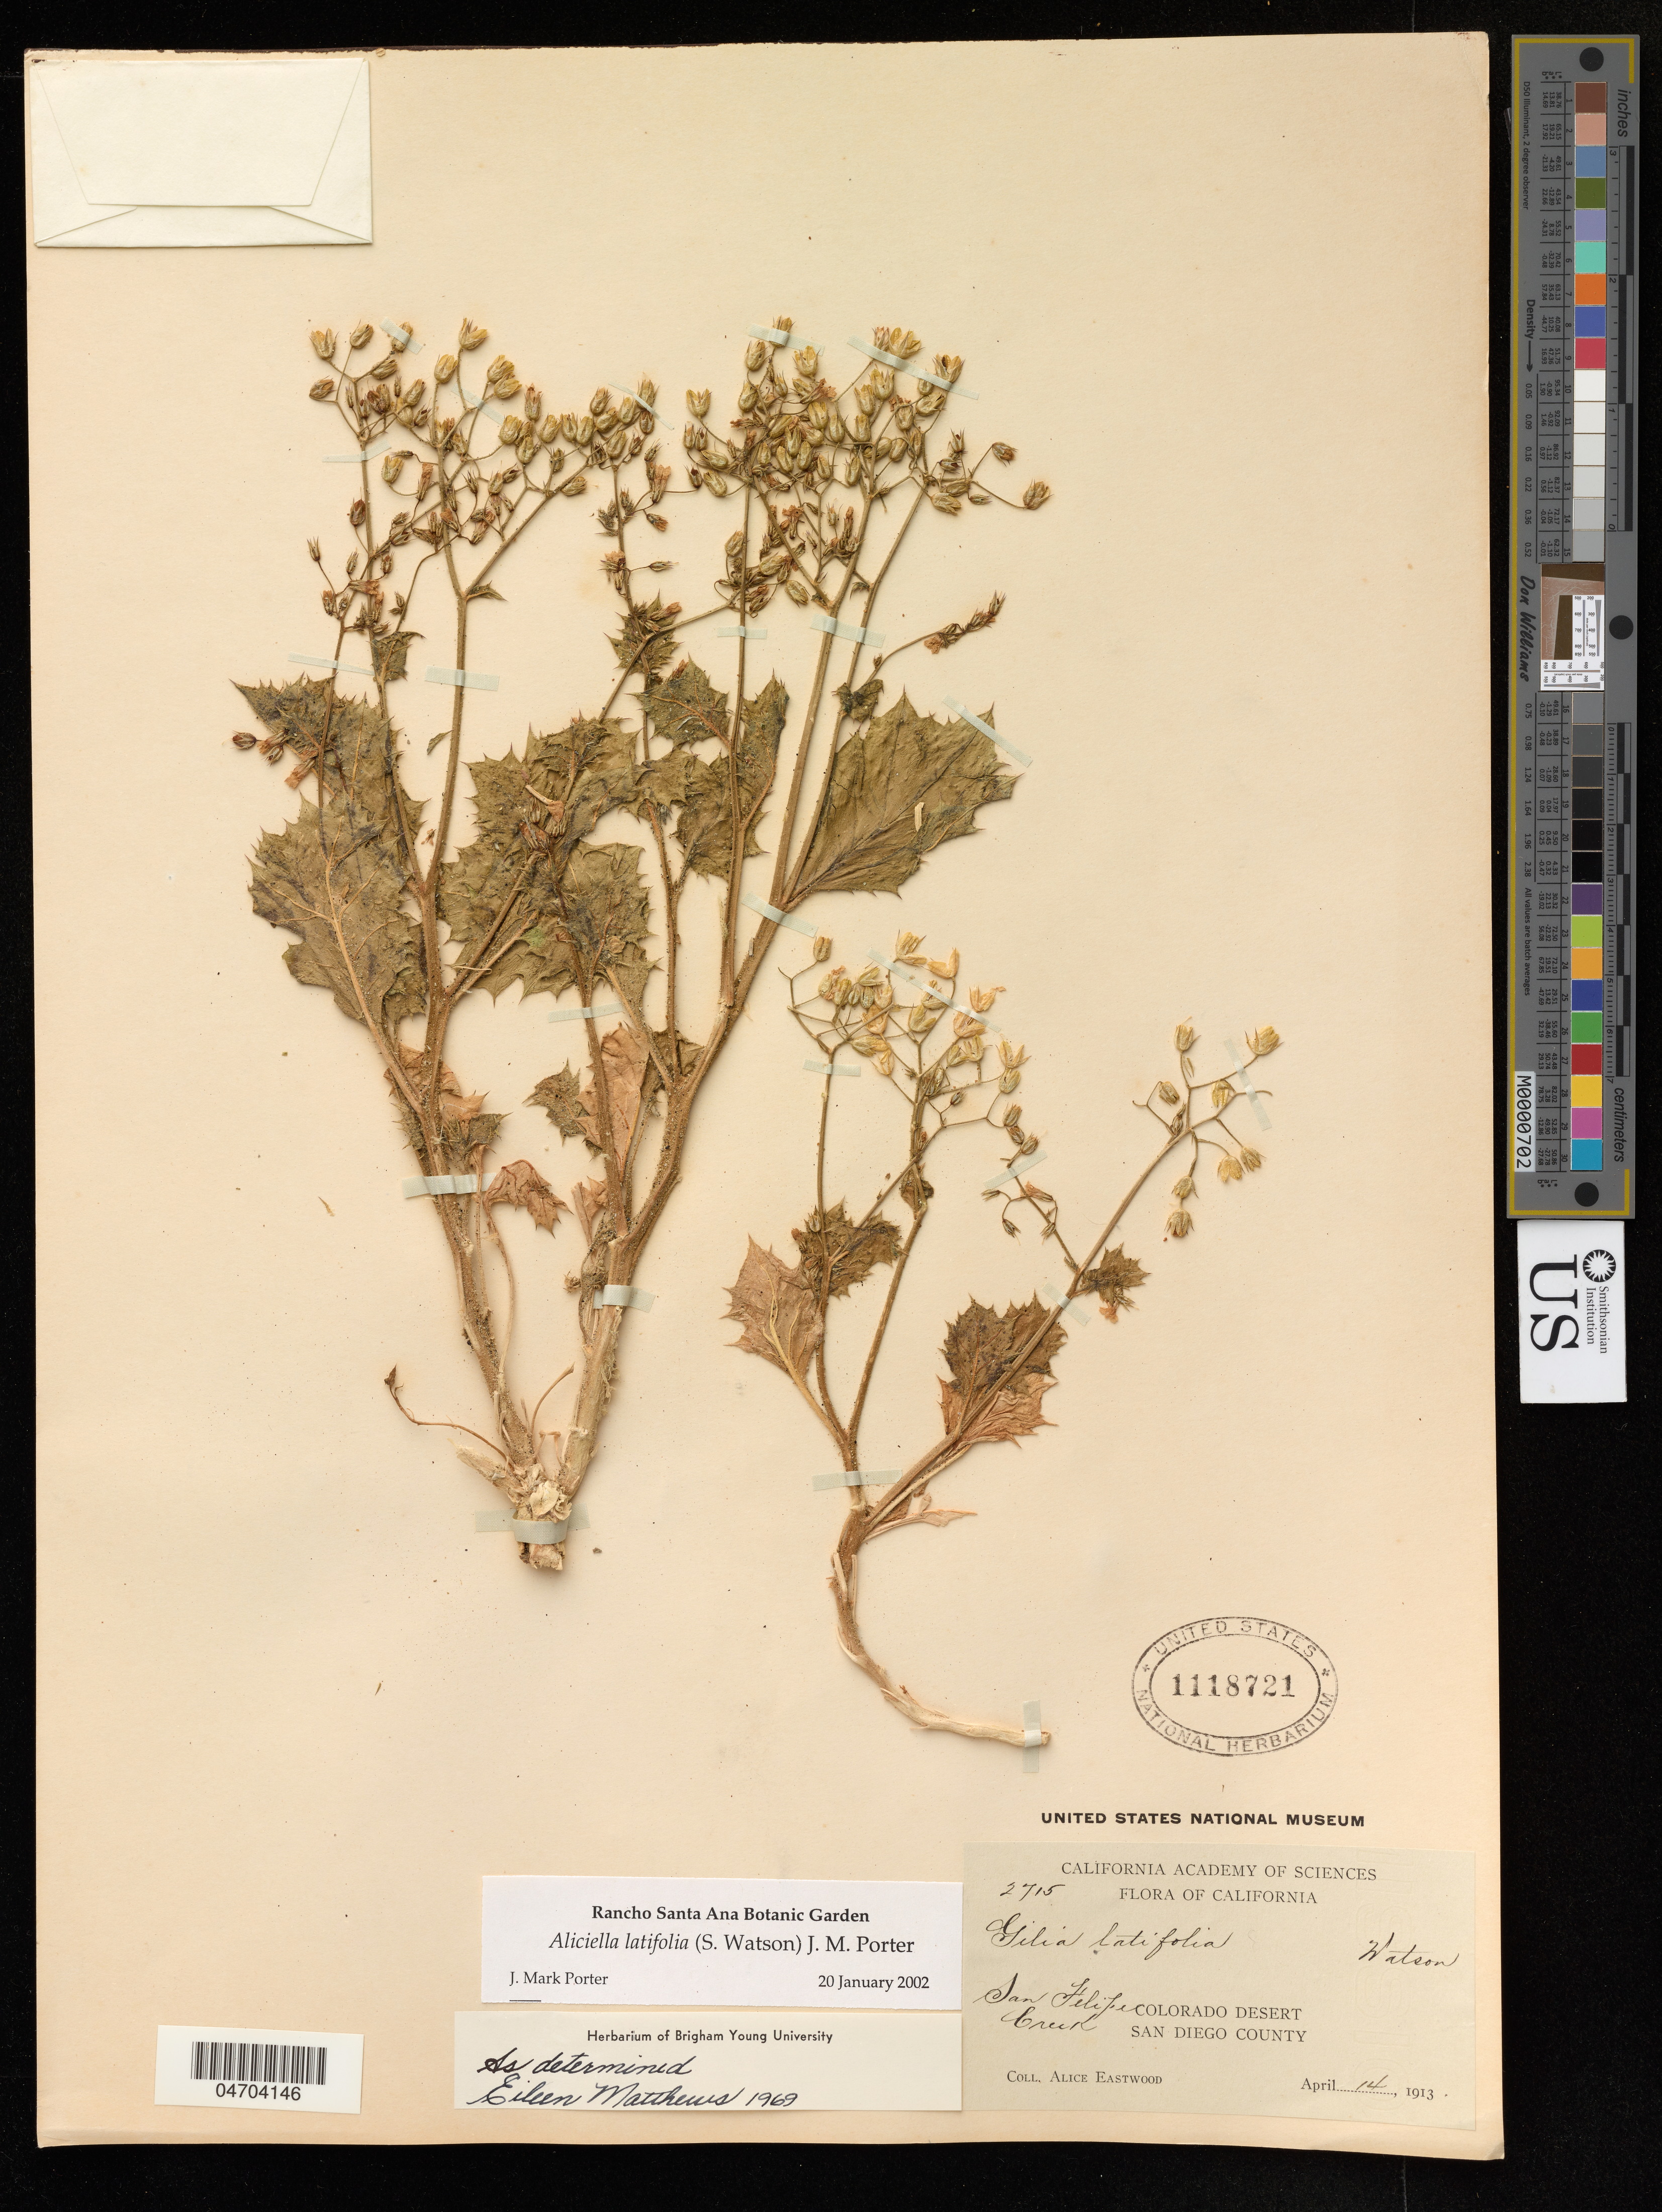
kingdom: Plantae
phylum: Tracheophyta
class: Magnoliopsida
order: Ericales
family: Polemoniaceae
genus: Aliciella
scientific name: Aliciella latifolia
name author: (S. Watson) J.M. Porter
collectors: A. Eastwood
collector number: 2715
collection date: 1913-04-14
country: United States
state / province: California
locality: San Felipe Creek, Colorado Desert San Diego County.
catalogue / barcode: US 1118721